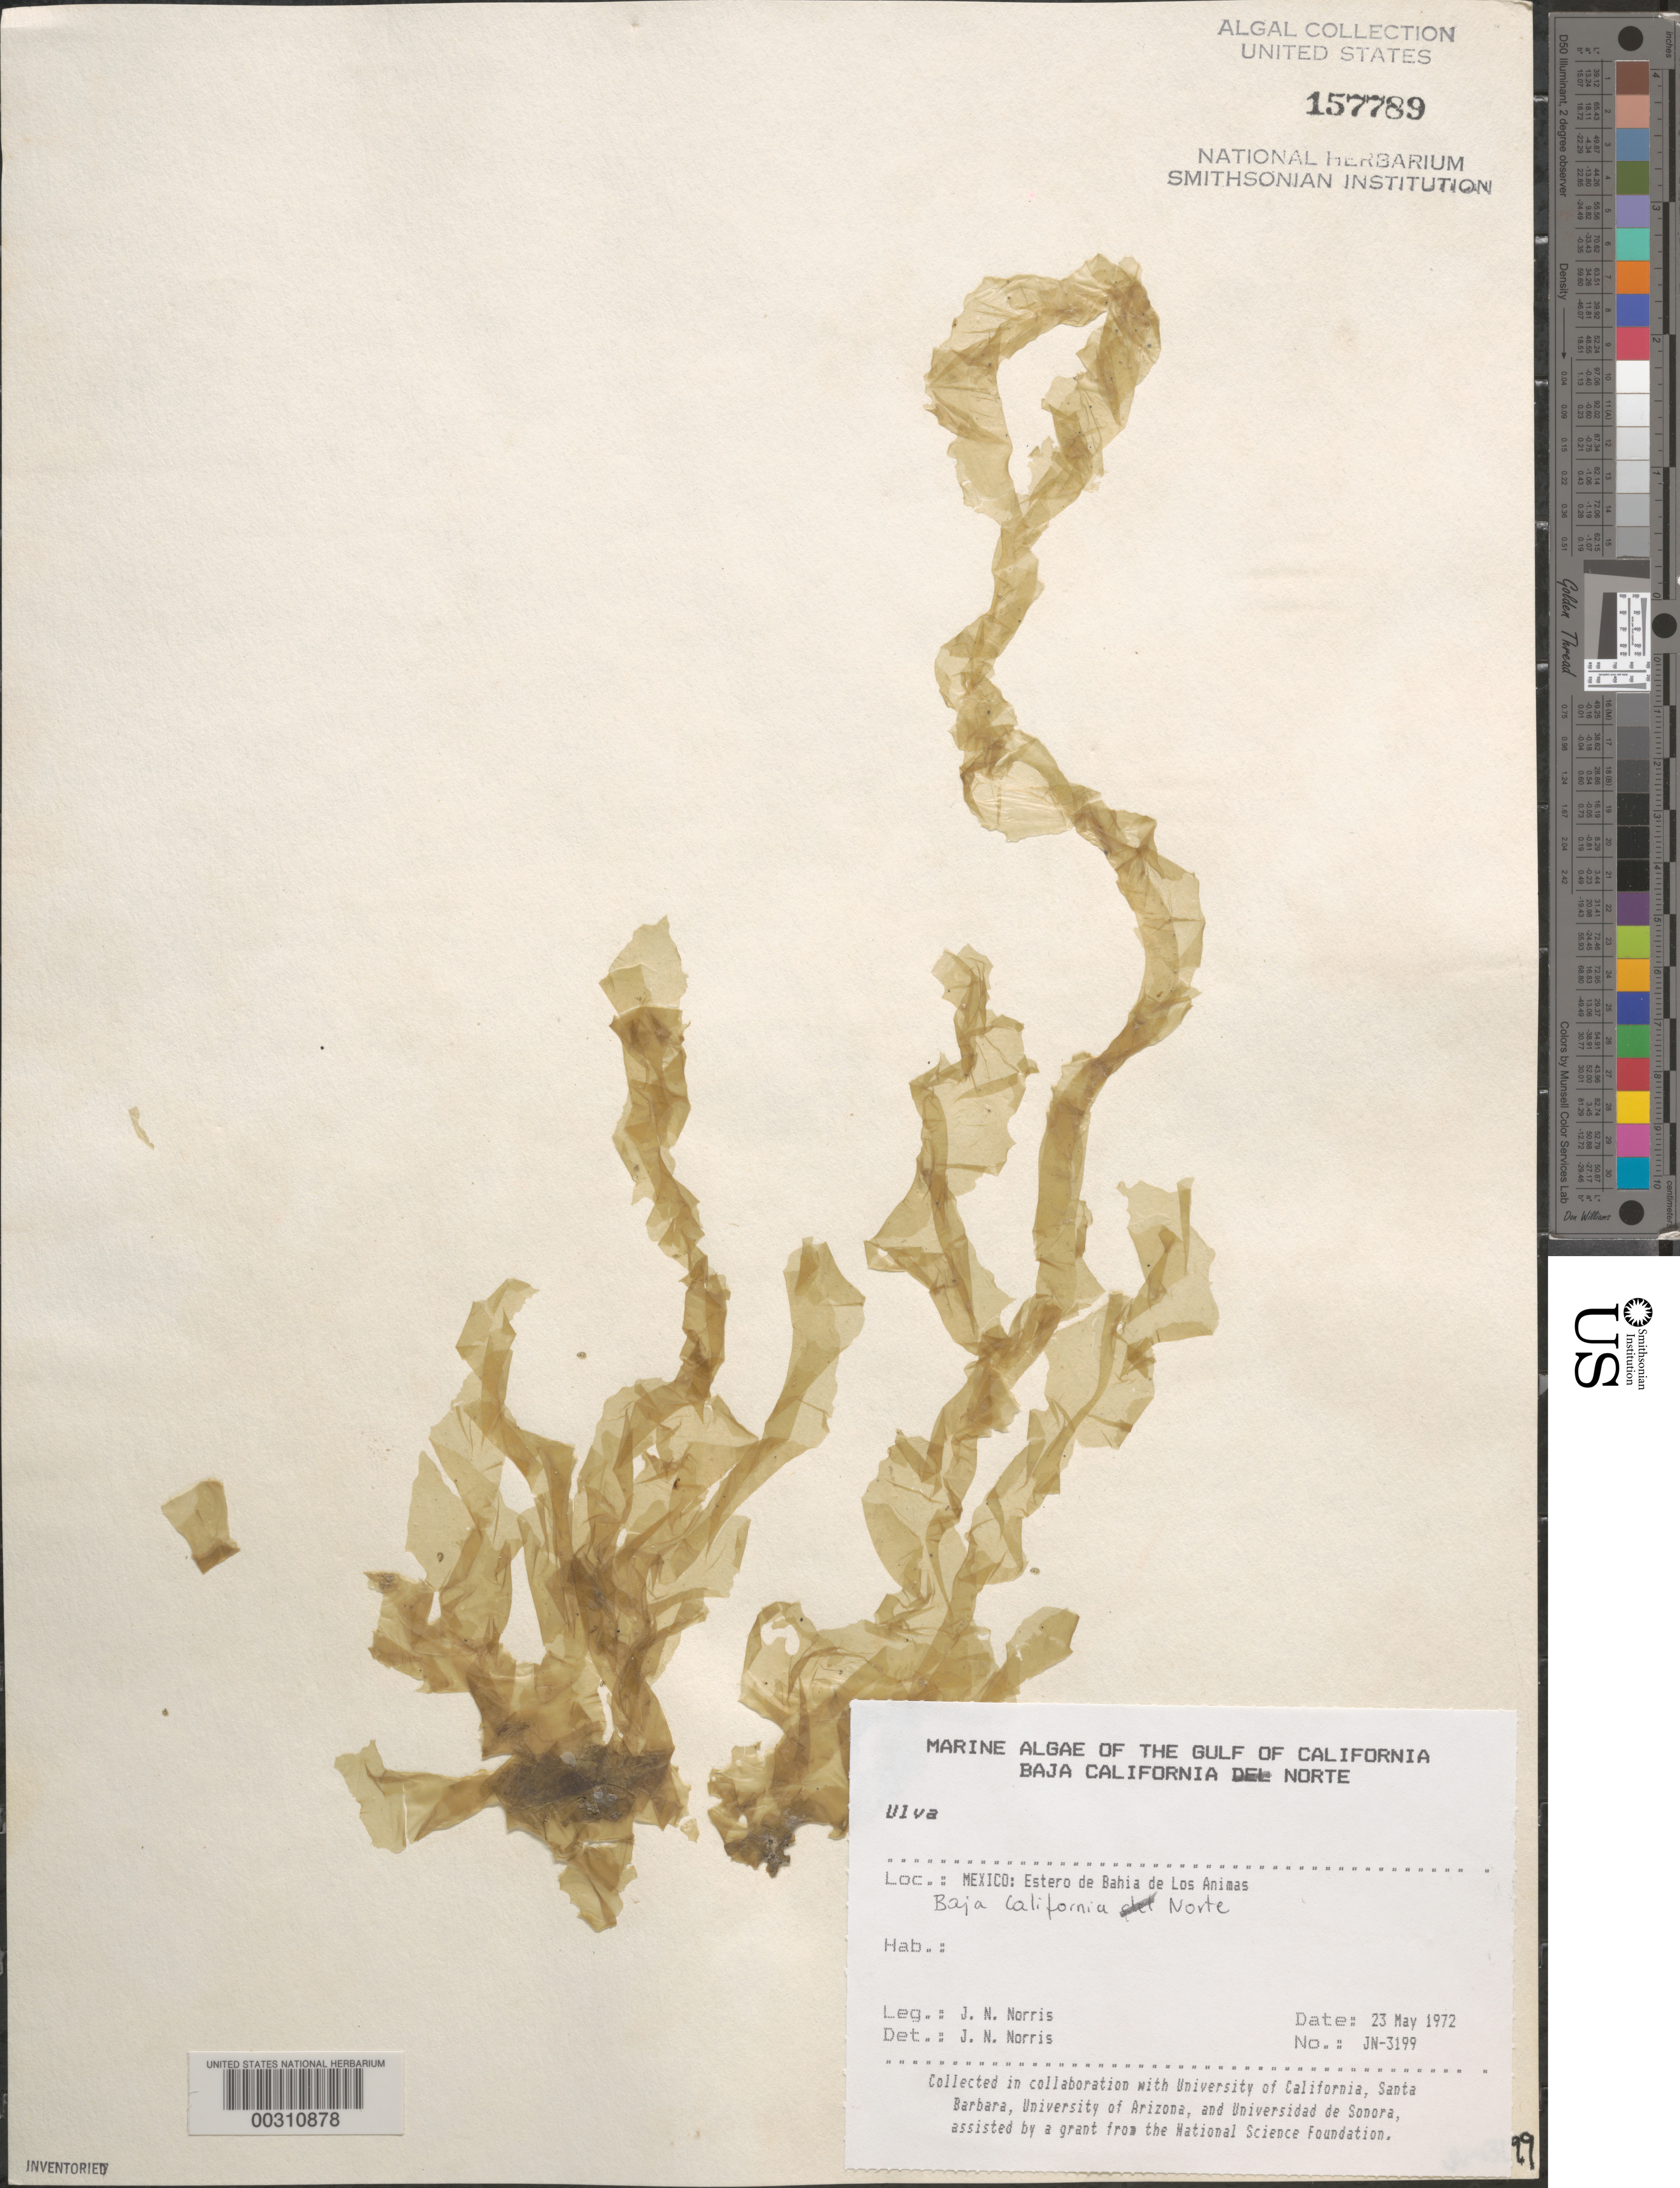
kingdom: Plantae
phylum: Chlorophyta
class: Ulvophyceae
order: Ulvales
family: Ulvaceae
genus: Ulva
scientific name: Ulva sp.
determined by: Norris, James N.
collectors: J. N. Norris & K. E. Bucher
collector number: JN-3199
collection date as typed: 23 May 1972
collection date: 1972-05-23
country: Mexico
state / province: Baja California Norte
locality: Estero de Bahia de las Animas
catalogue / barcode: US 157789